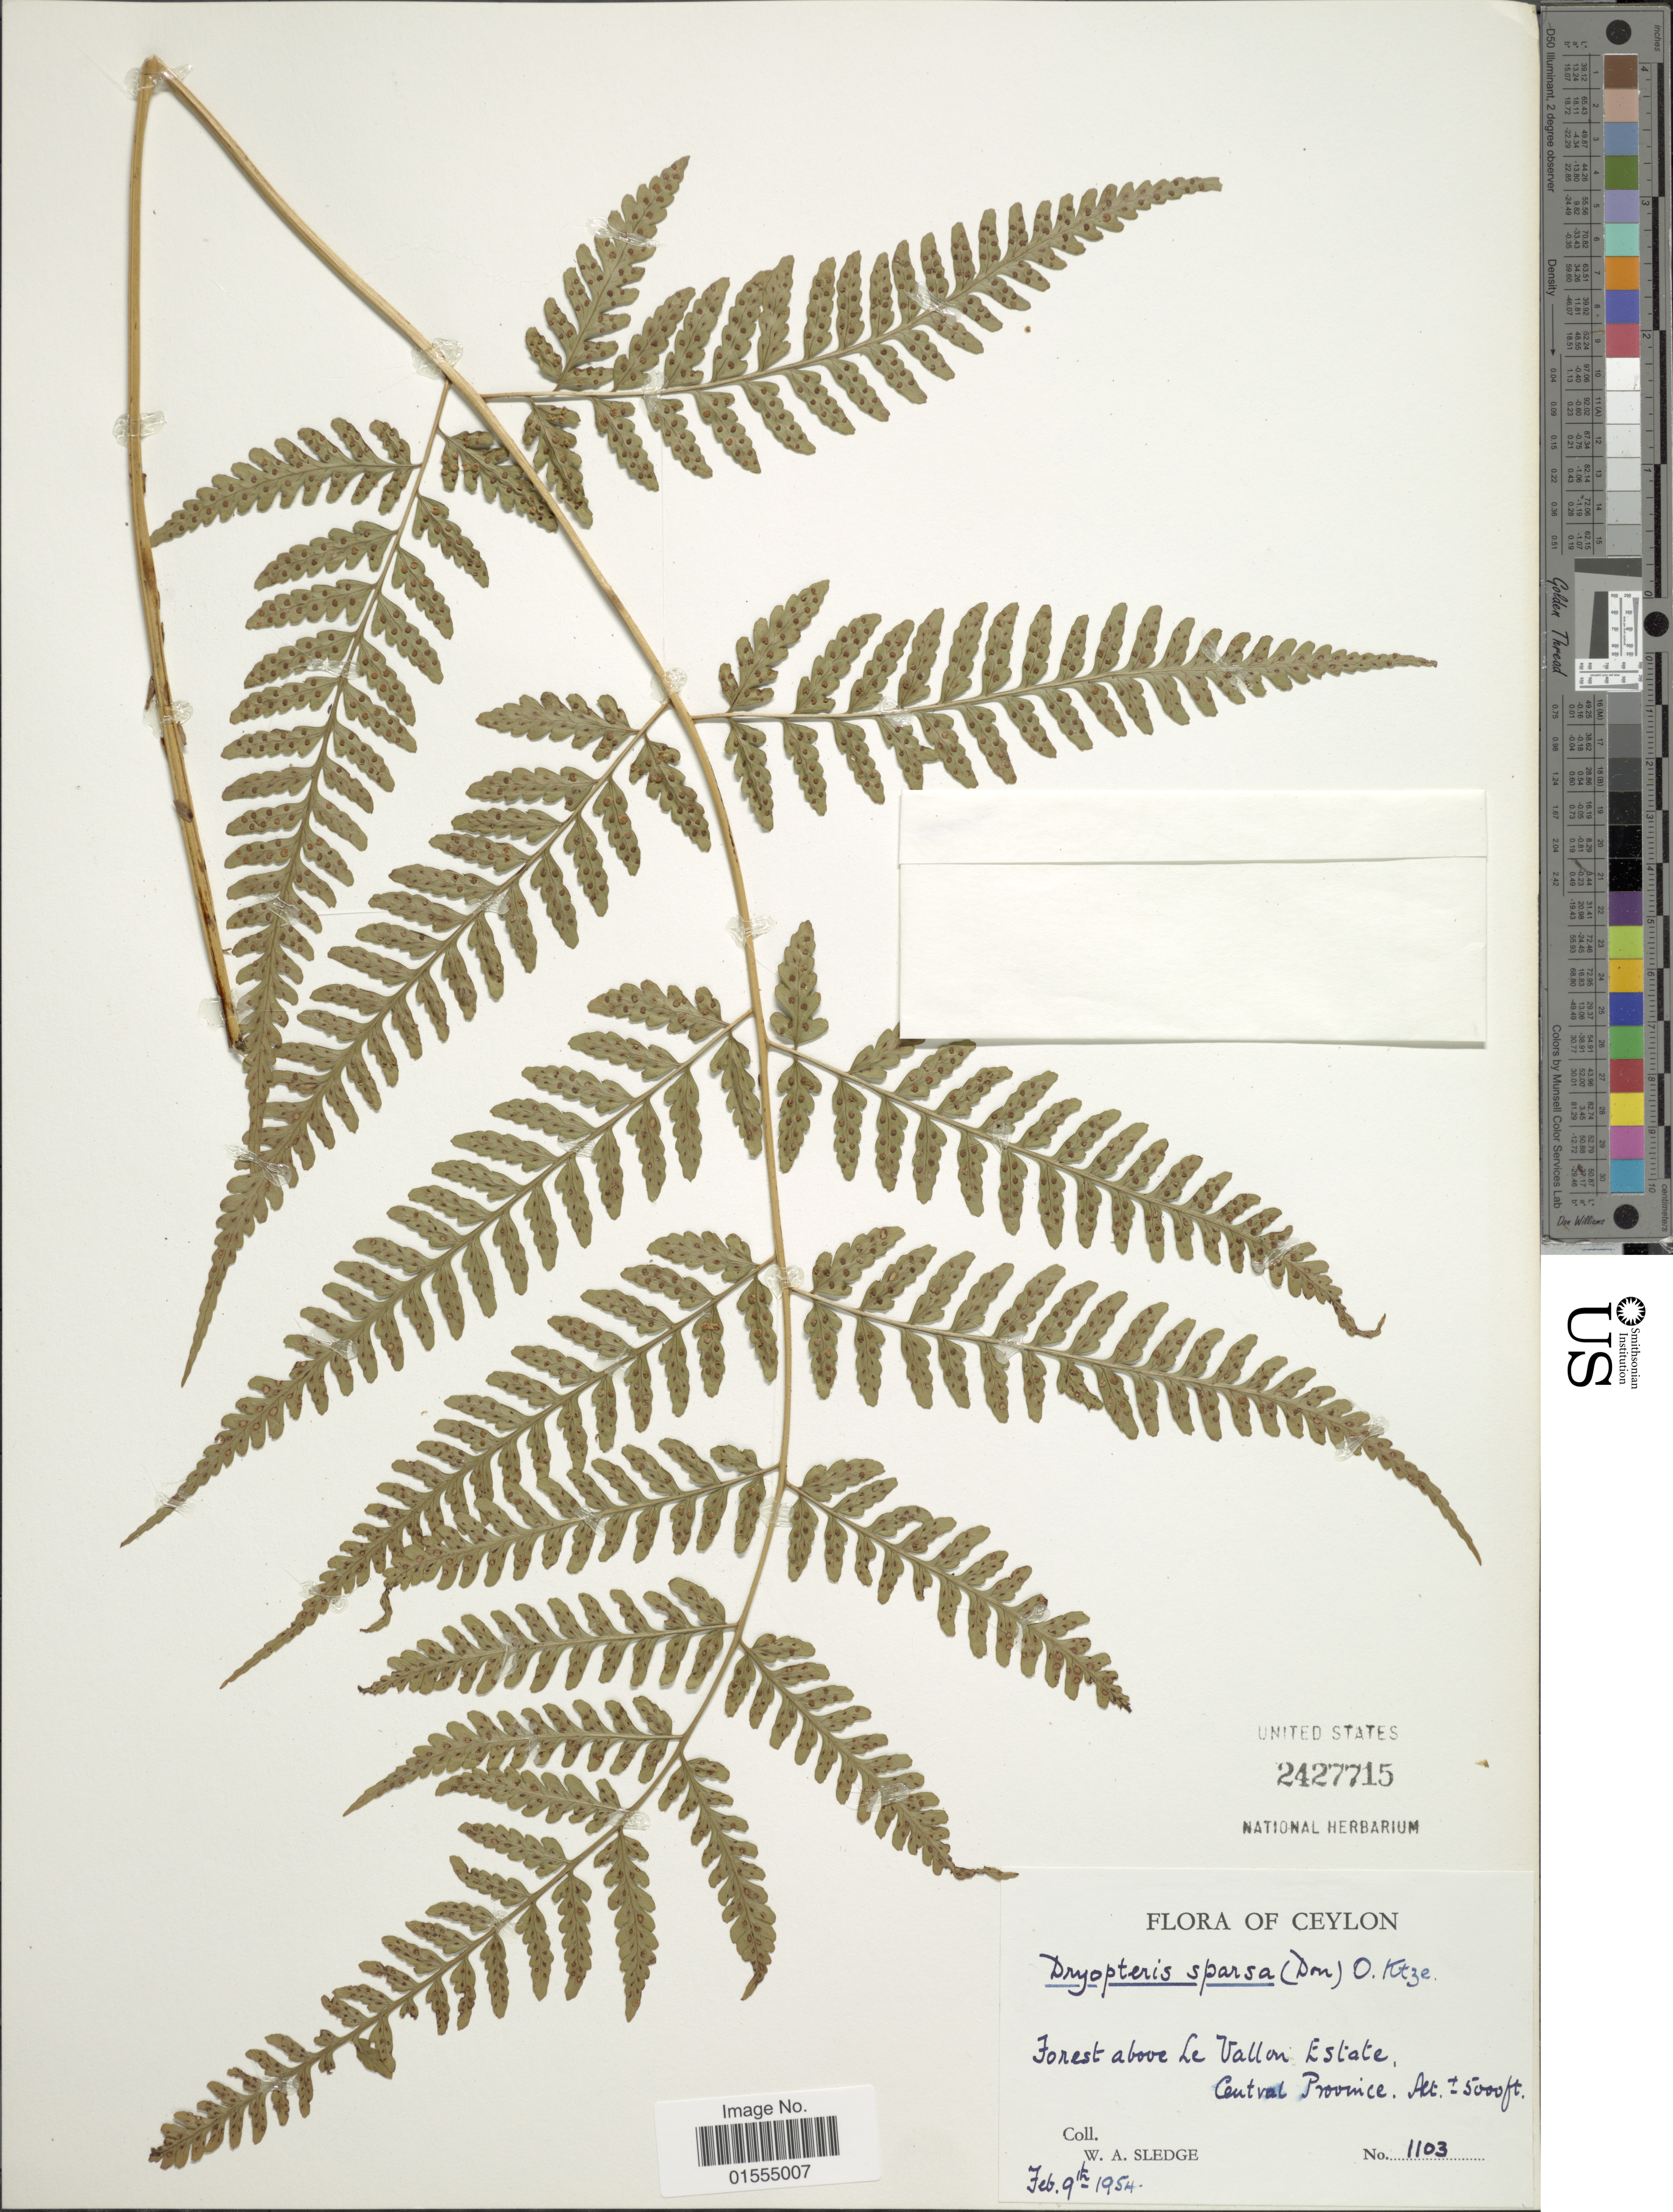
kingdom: Plantae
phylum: Tracheophyta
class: Polypodiopsida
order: Polypodiales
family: Dryopteridaceae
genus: Dryopteris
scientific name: Dryopteris sparsa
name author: (D. Don) Kuntze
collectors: W. A. Sledge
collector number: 1103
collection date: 1954-02-09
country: Sri Lanka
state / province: Central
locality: Ceylon, Forest above Le Vallon Estate, Central Province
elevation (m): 1524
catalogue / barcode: US 2427715